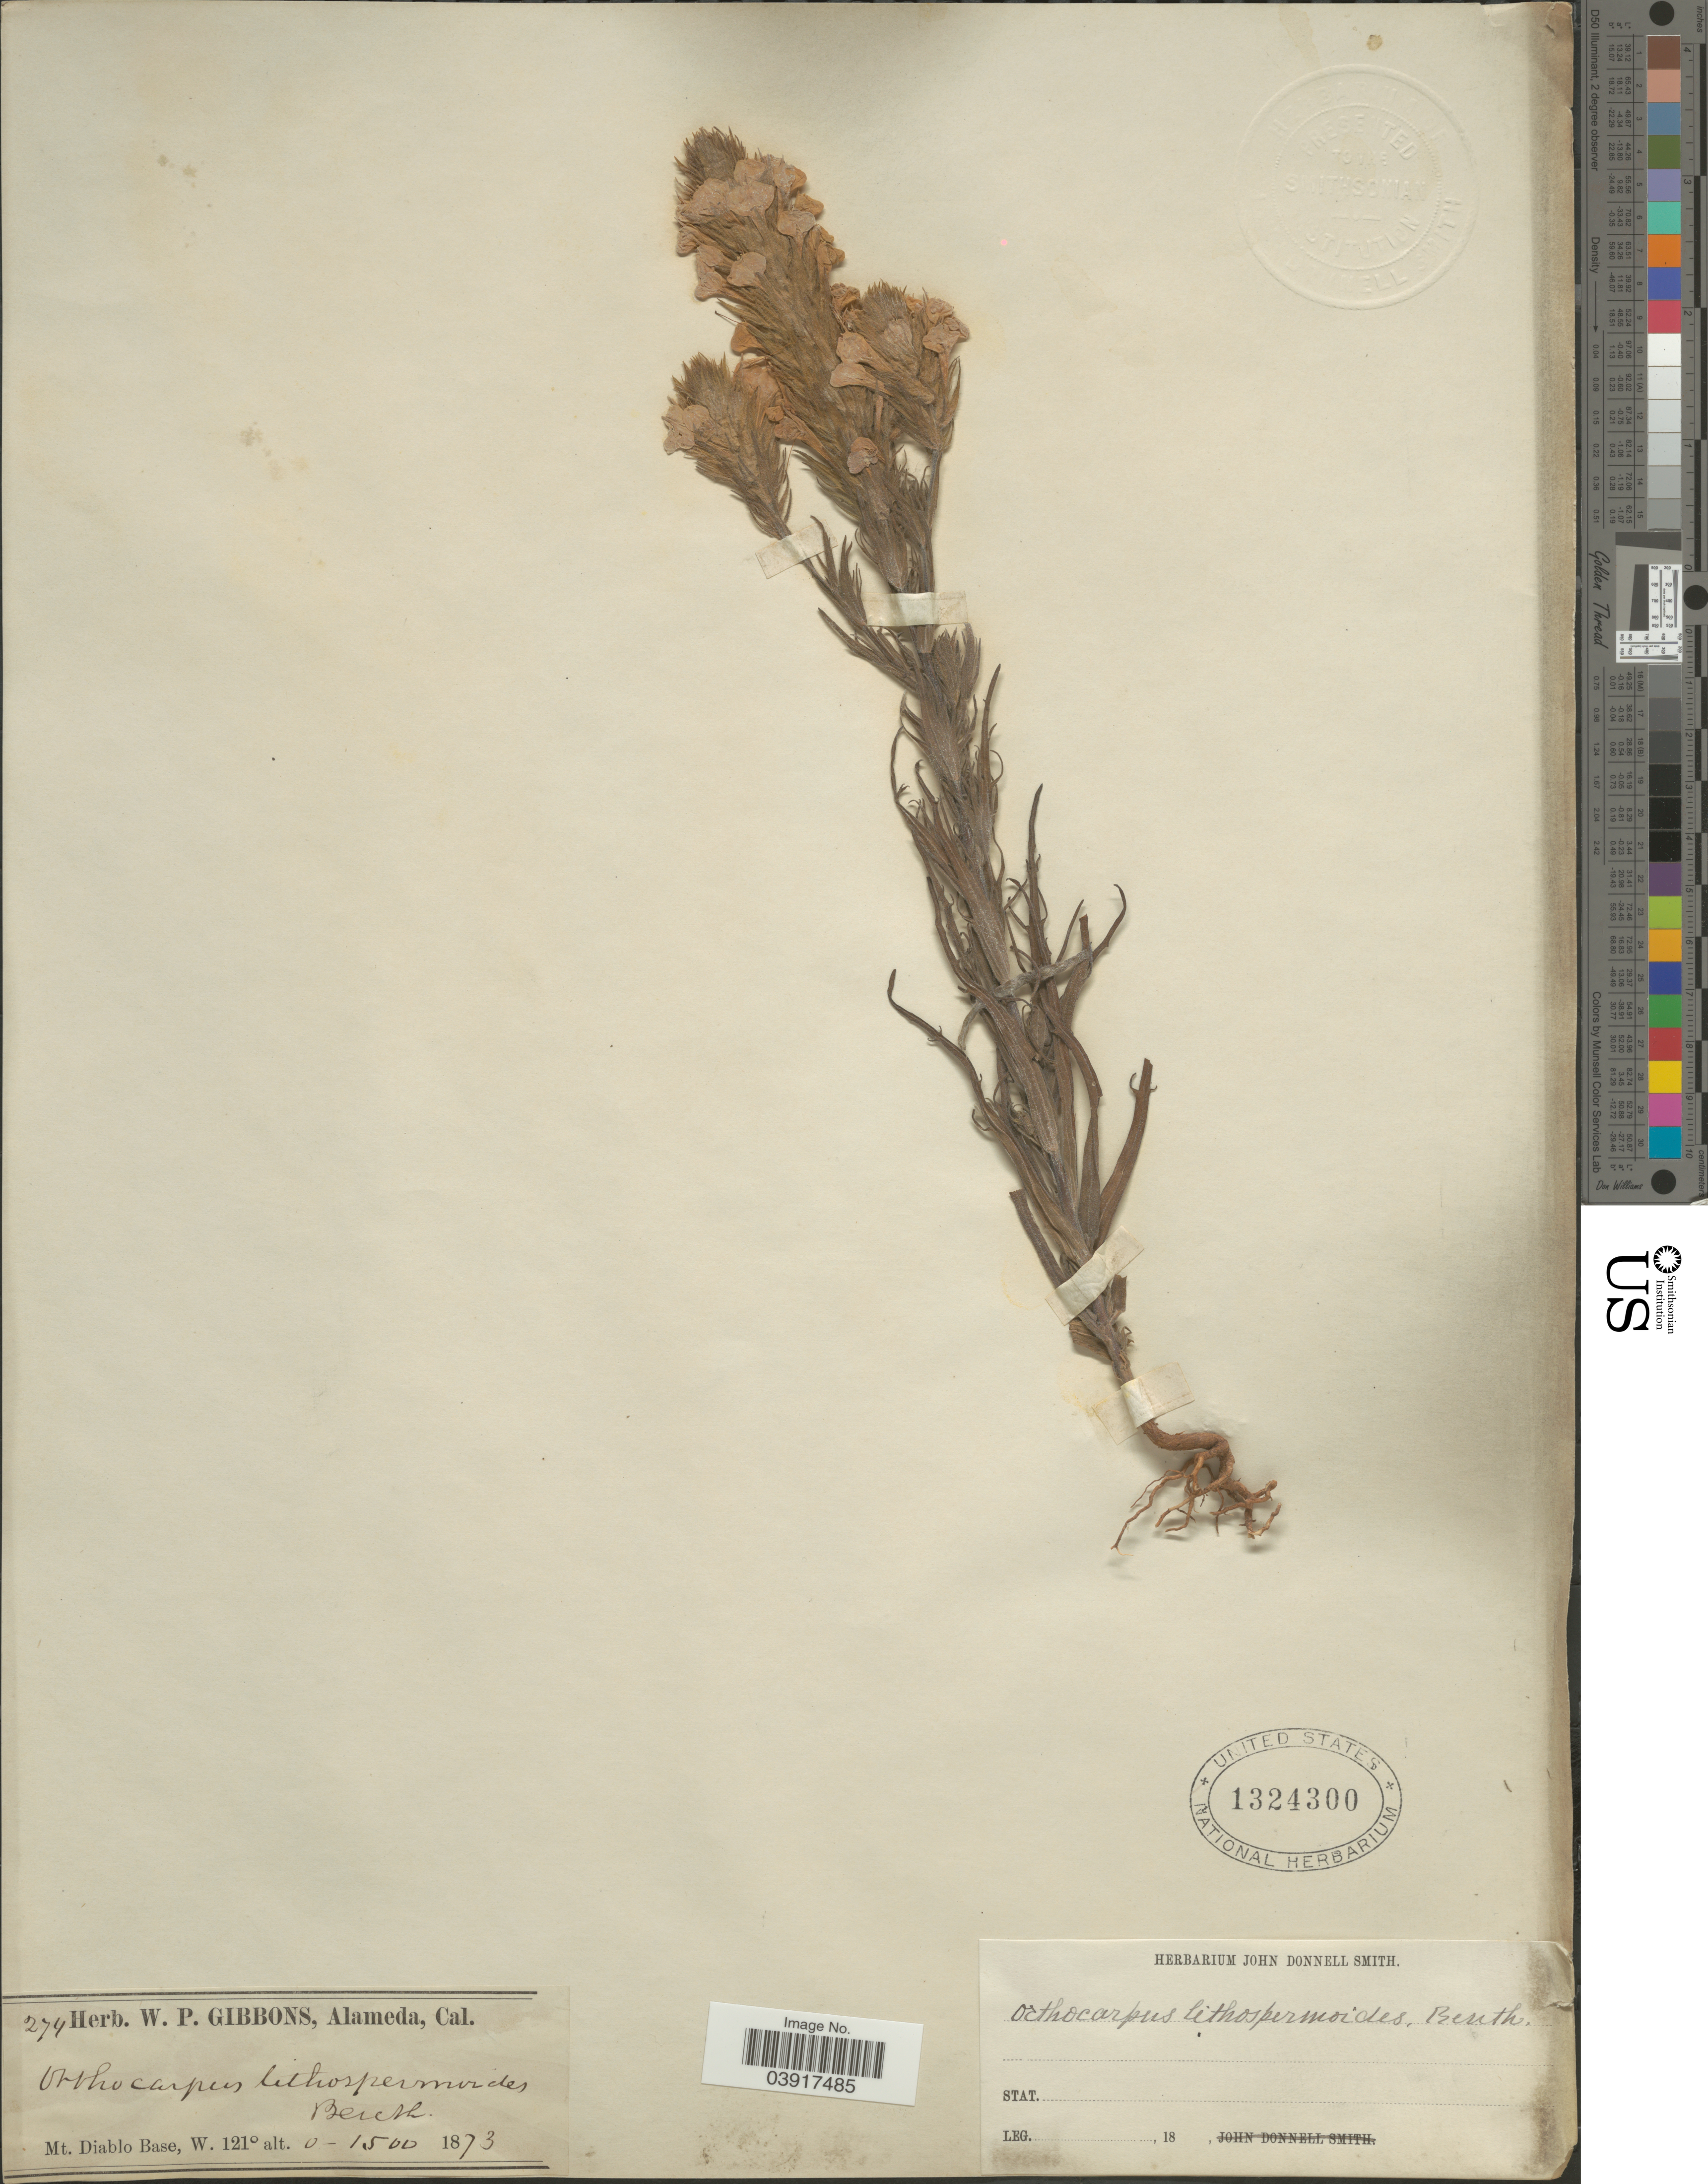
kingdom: Plantae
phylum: Tracheophyta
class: Magnoliopsida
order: Lamiales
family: Orobanchaceae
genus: Orthocarpus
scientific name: Orthocarpus lithospermoides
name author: Benth.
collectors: ex Herb W. P. Gibbons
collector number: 274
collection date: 1873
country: United States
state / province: California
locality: Mt. Diablo Base.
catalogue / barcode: US 1324300